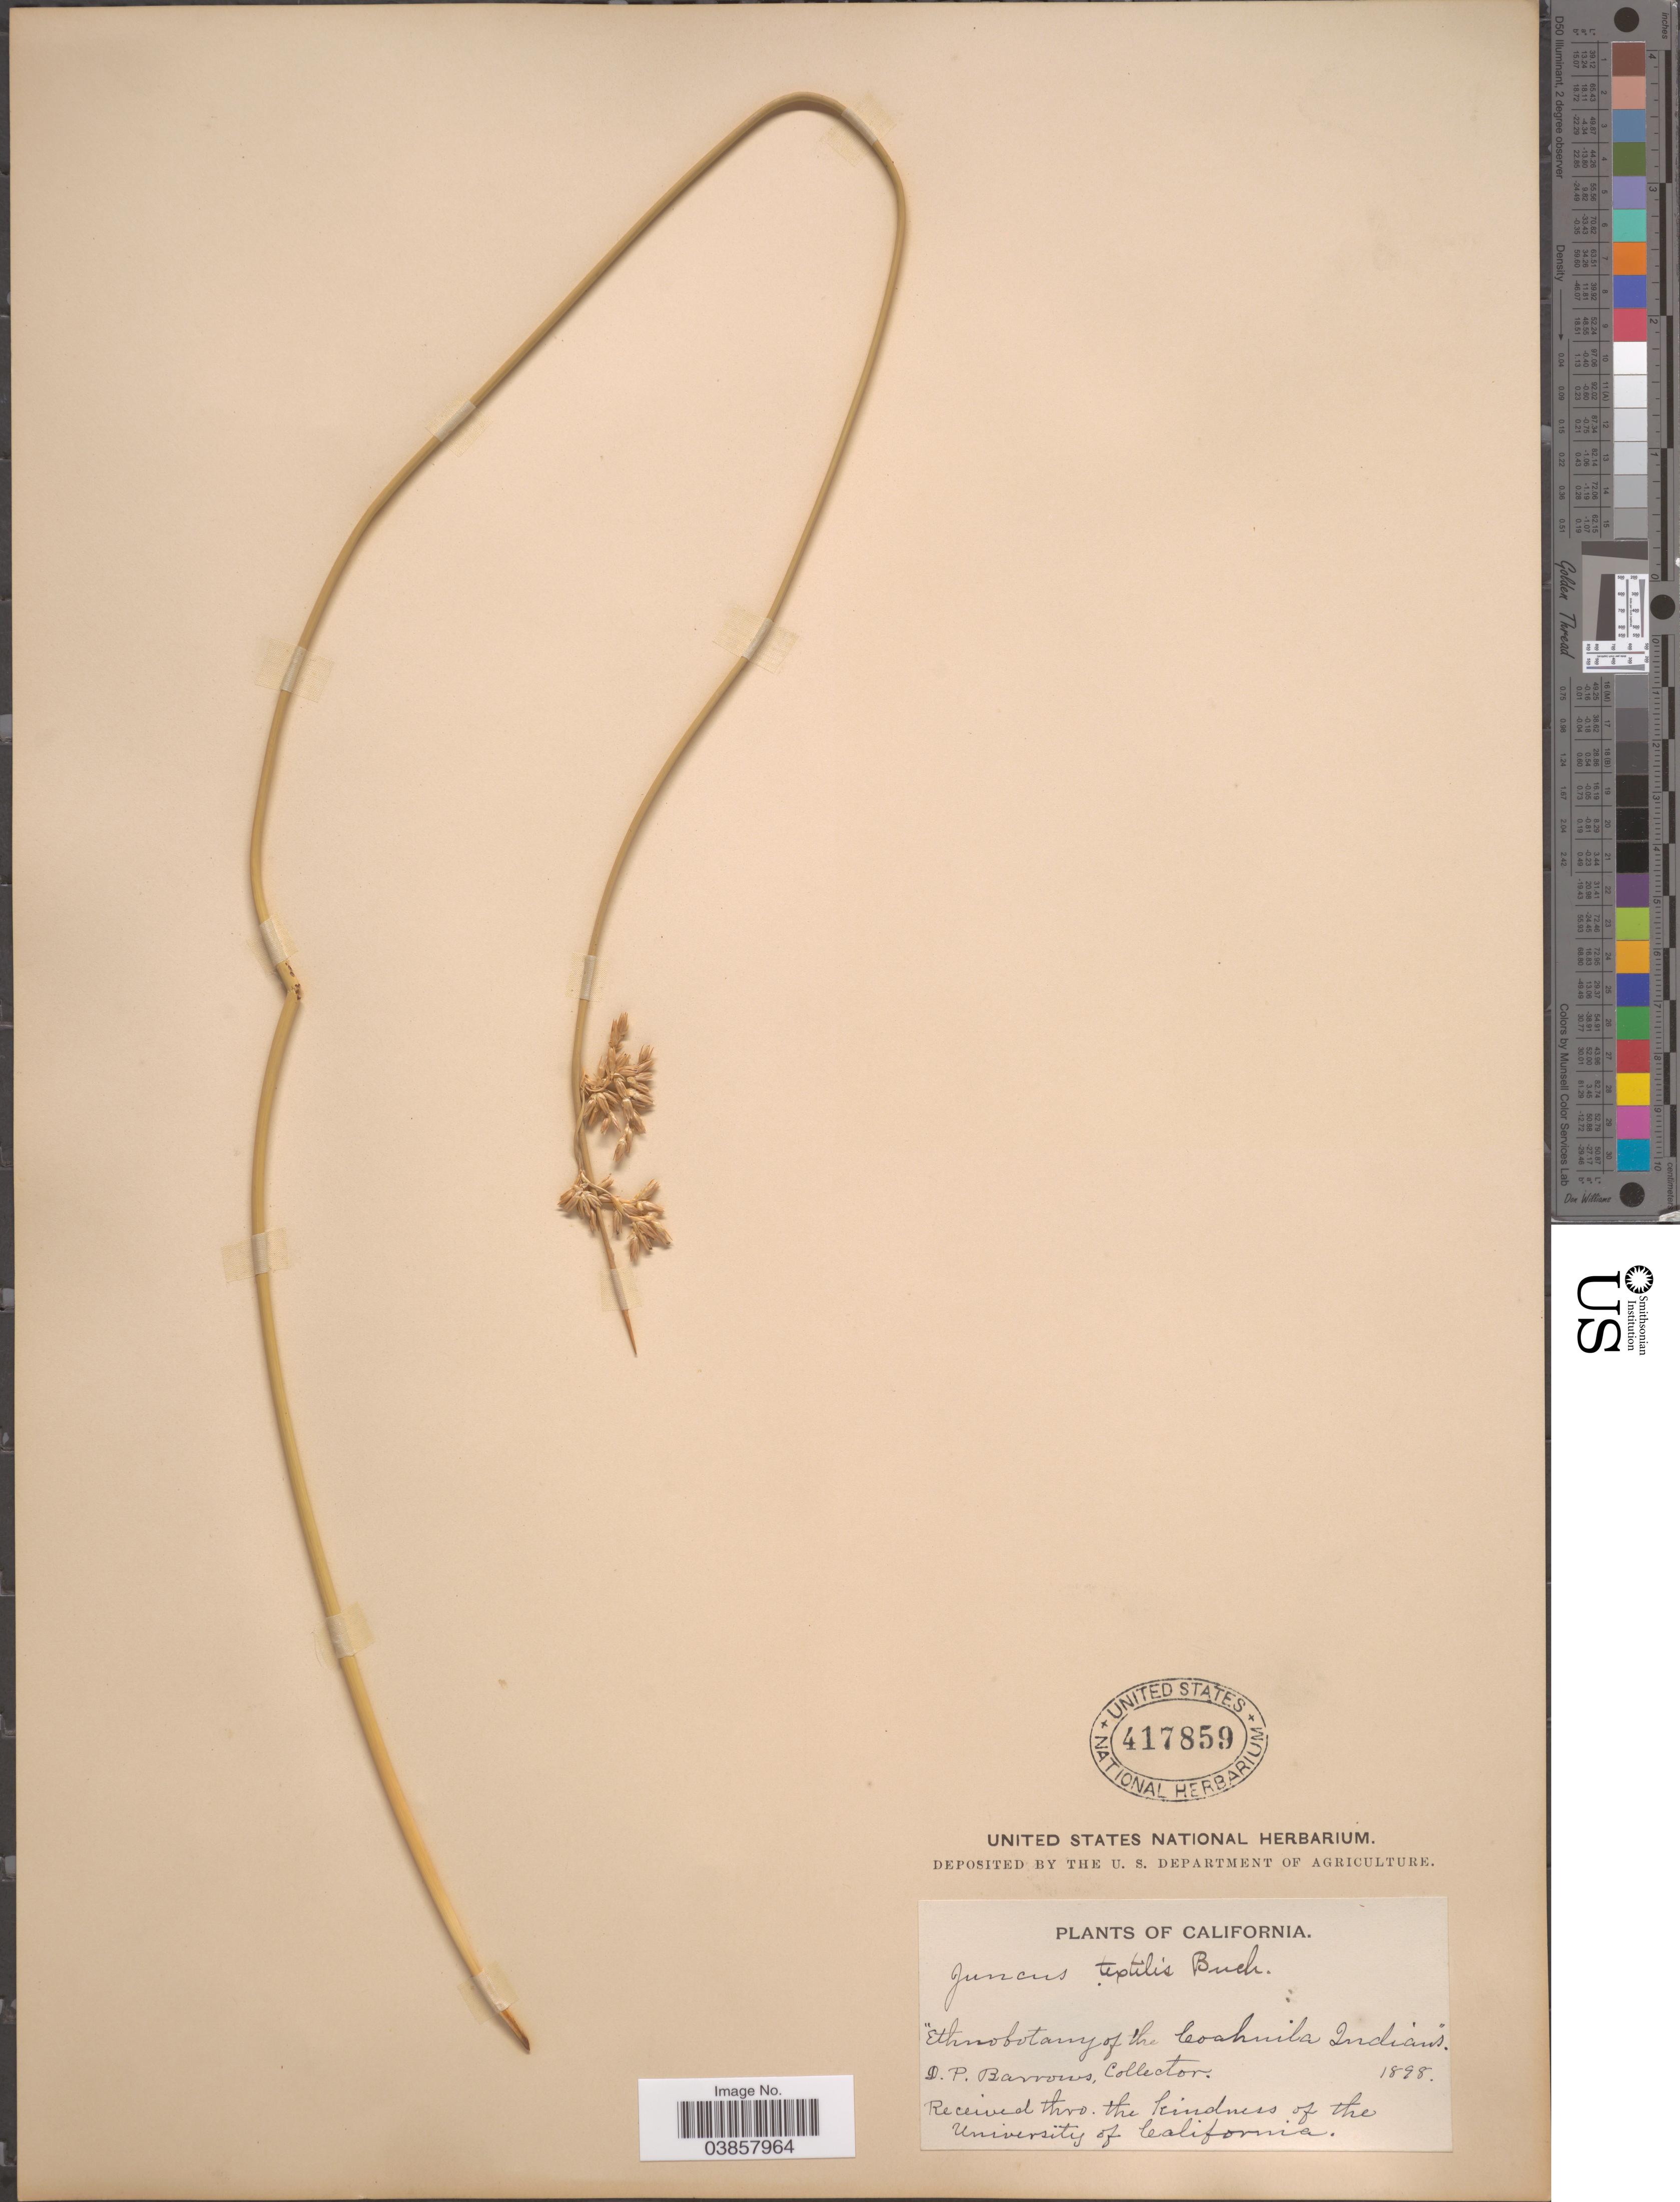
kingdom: Plantae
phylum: Tracheophyta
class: Liliopsida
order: Poales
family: Juncaceae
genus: Juncus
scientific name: Juncus textilis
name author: Buchenau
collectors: D. Barrows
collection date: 1898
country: United States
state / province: California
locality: Ethnobotany of the Coahuila Indians.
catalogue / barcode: US 417859